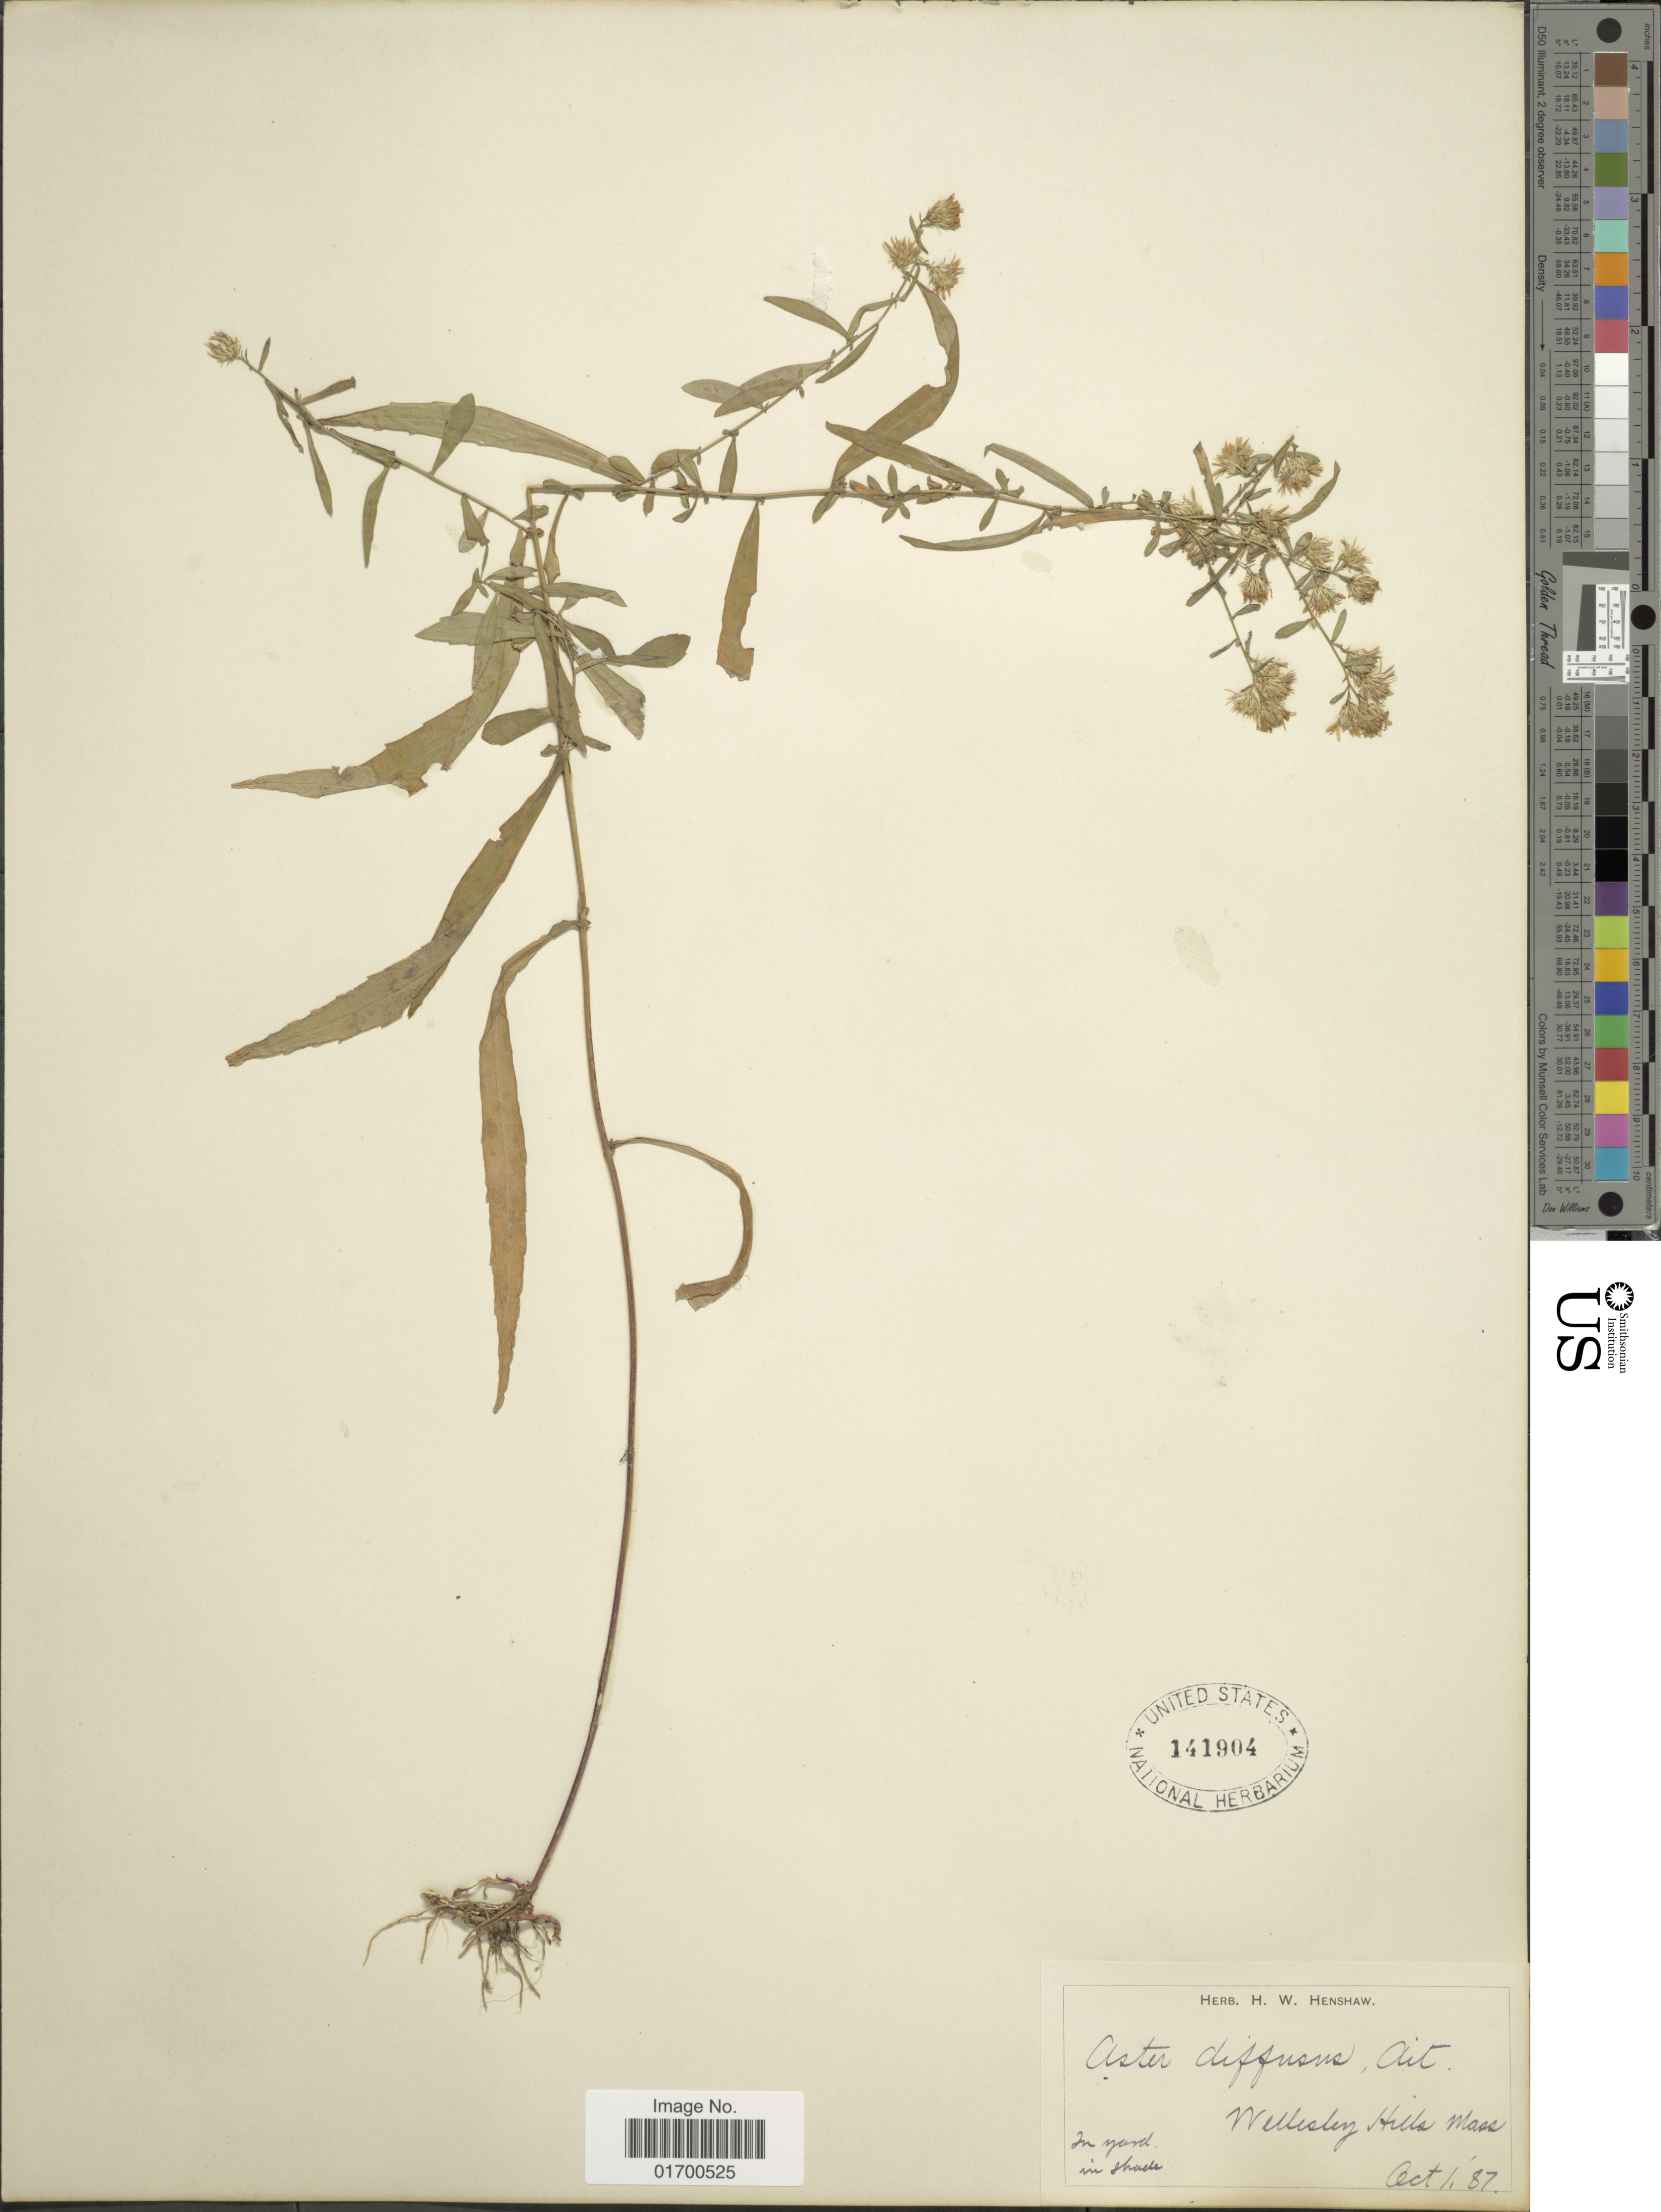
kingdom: Plantae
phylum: Tracheophyta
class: Magnoliopsida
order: Asterales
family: Asteraceae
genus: Symphyotrichum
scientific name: Symphyotrichum lateriflorum var. hirsuticaule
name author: (DC.) G.L. Nesom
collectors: ex herb. H. W. Henshaw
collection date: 1887-10-01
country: United States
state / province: Massachusetts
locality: Wellesley Hills, Mass. In yard, in shade.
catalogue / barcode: US 141904